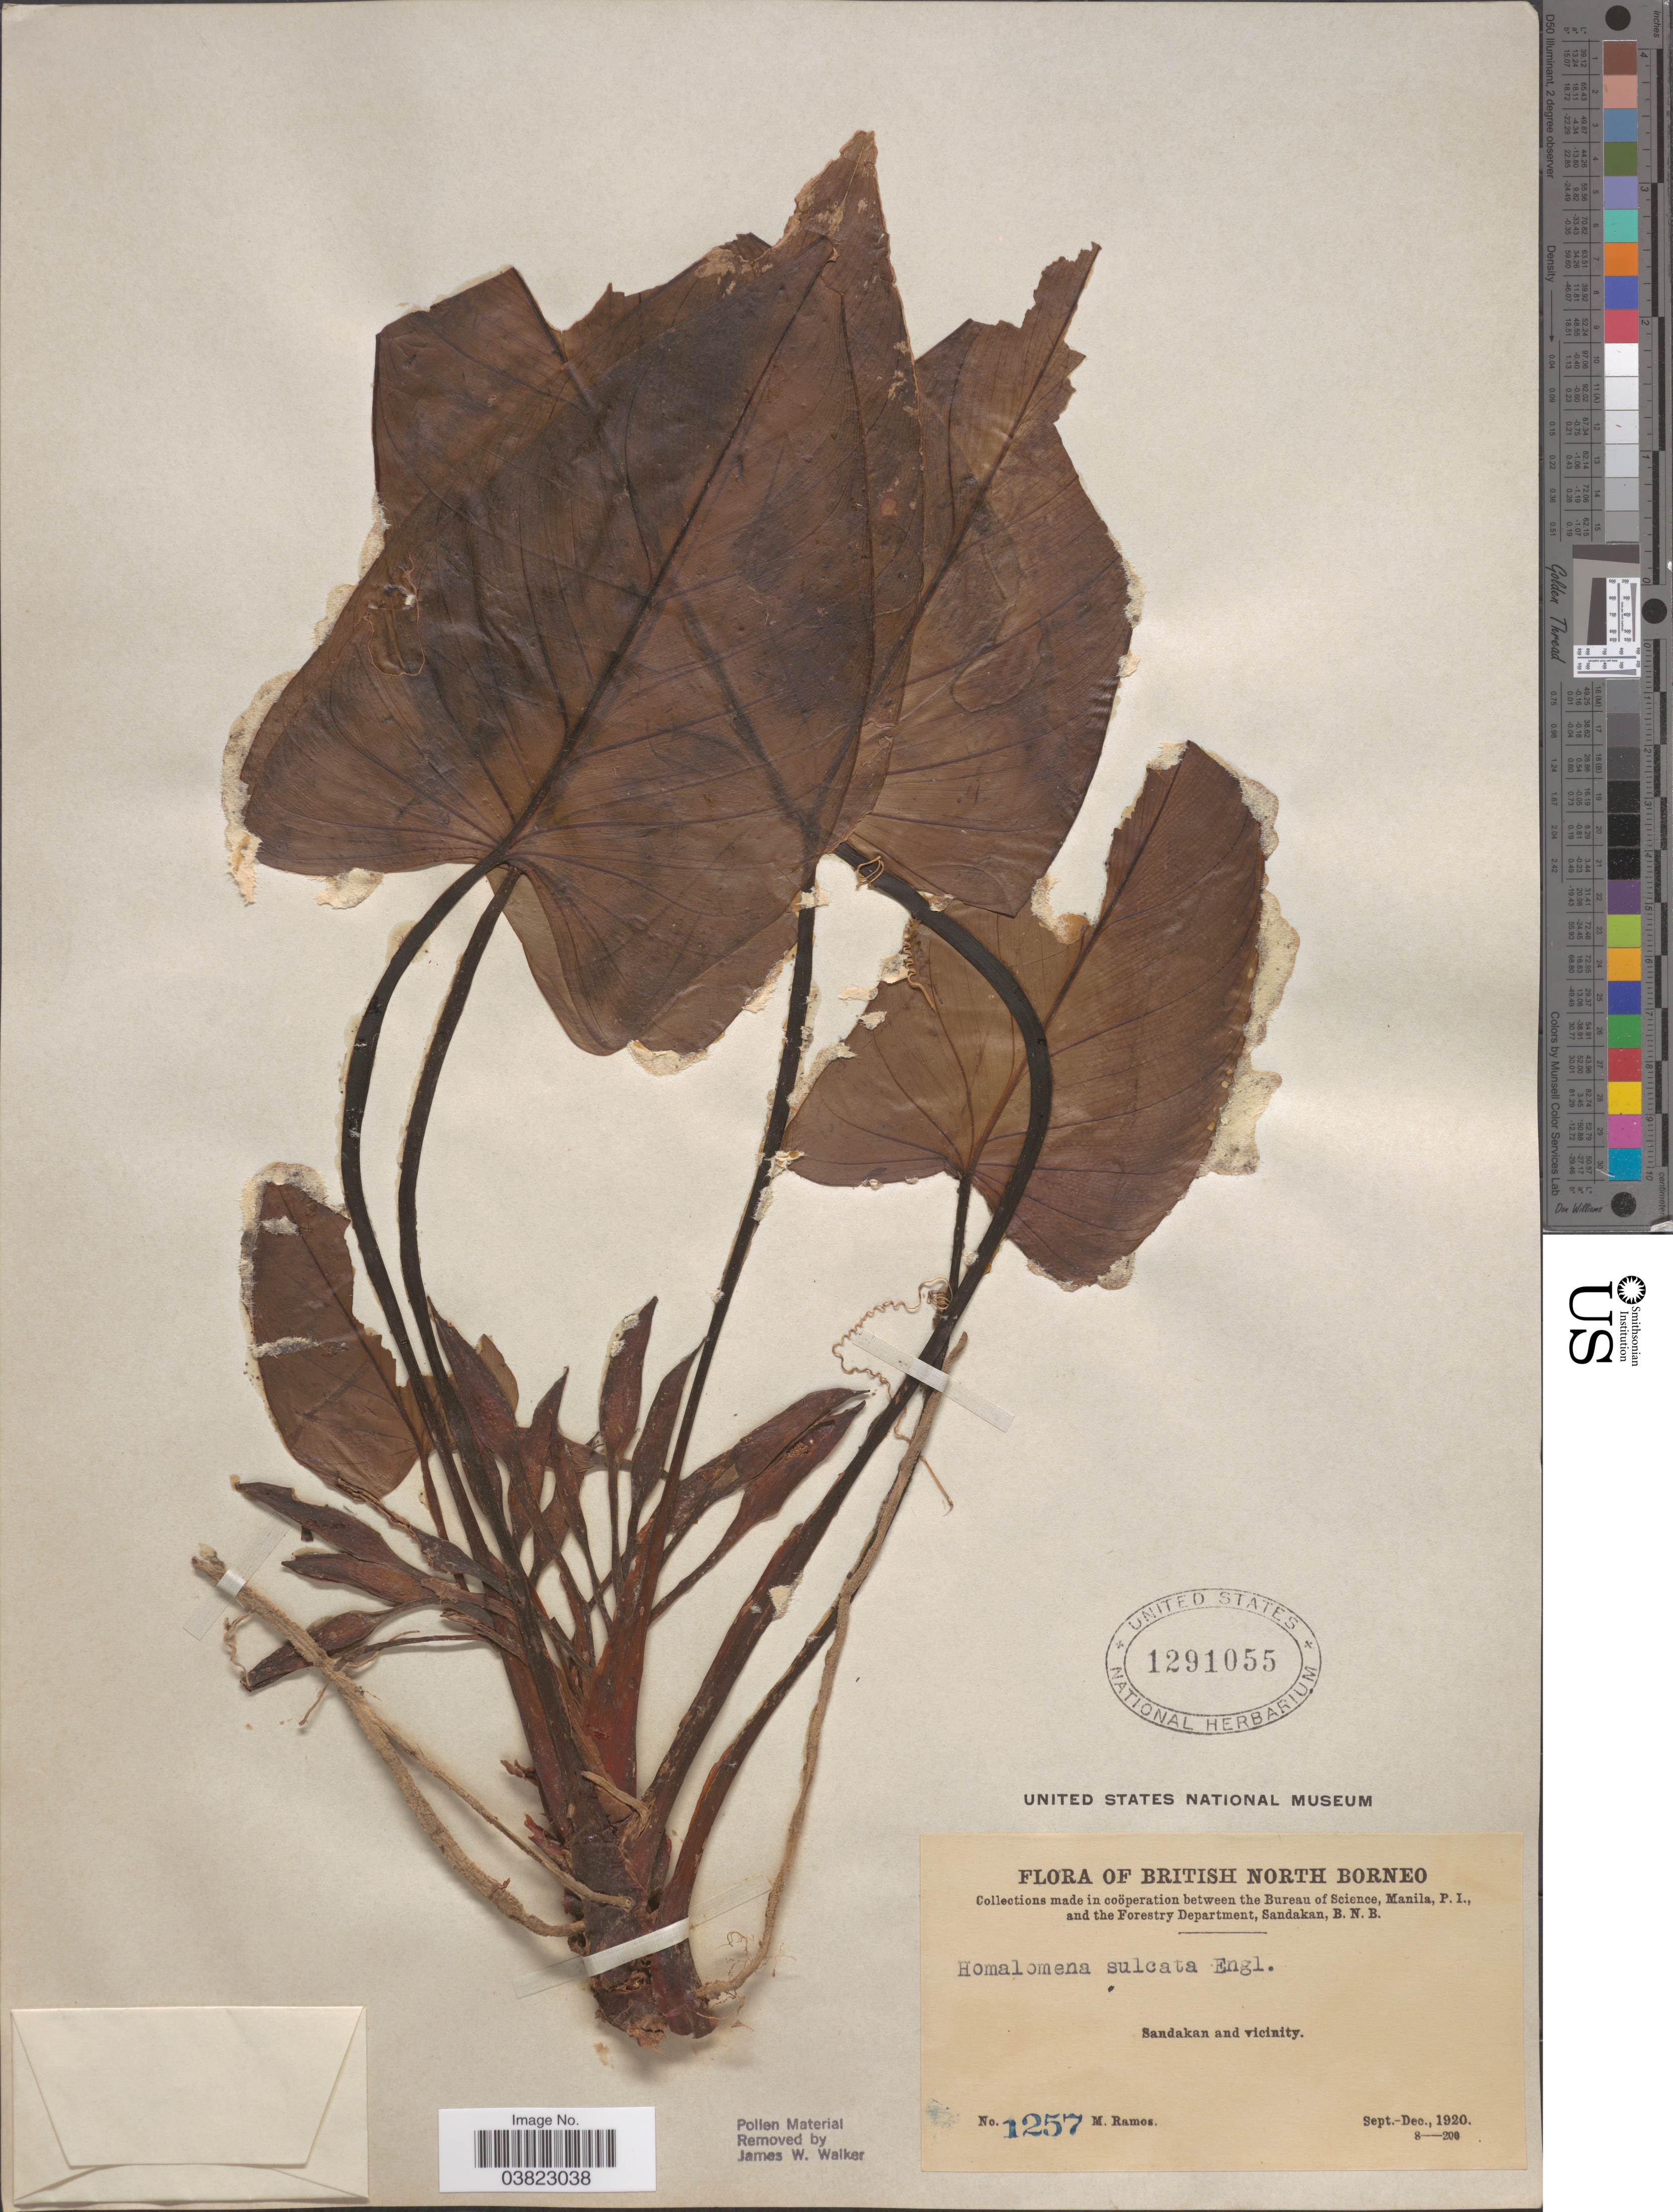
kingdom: Plantae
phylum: Tracheophyta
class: Liliopsida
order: Alismatales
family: Araceae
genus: Homalomena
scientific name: Homalomena sp.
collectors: M. Ramos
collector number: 1257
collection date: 1920-09/1920-12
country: Malaysia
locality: British North Borneo. Sandakan and vicinity.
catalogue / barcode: US 1291055